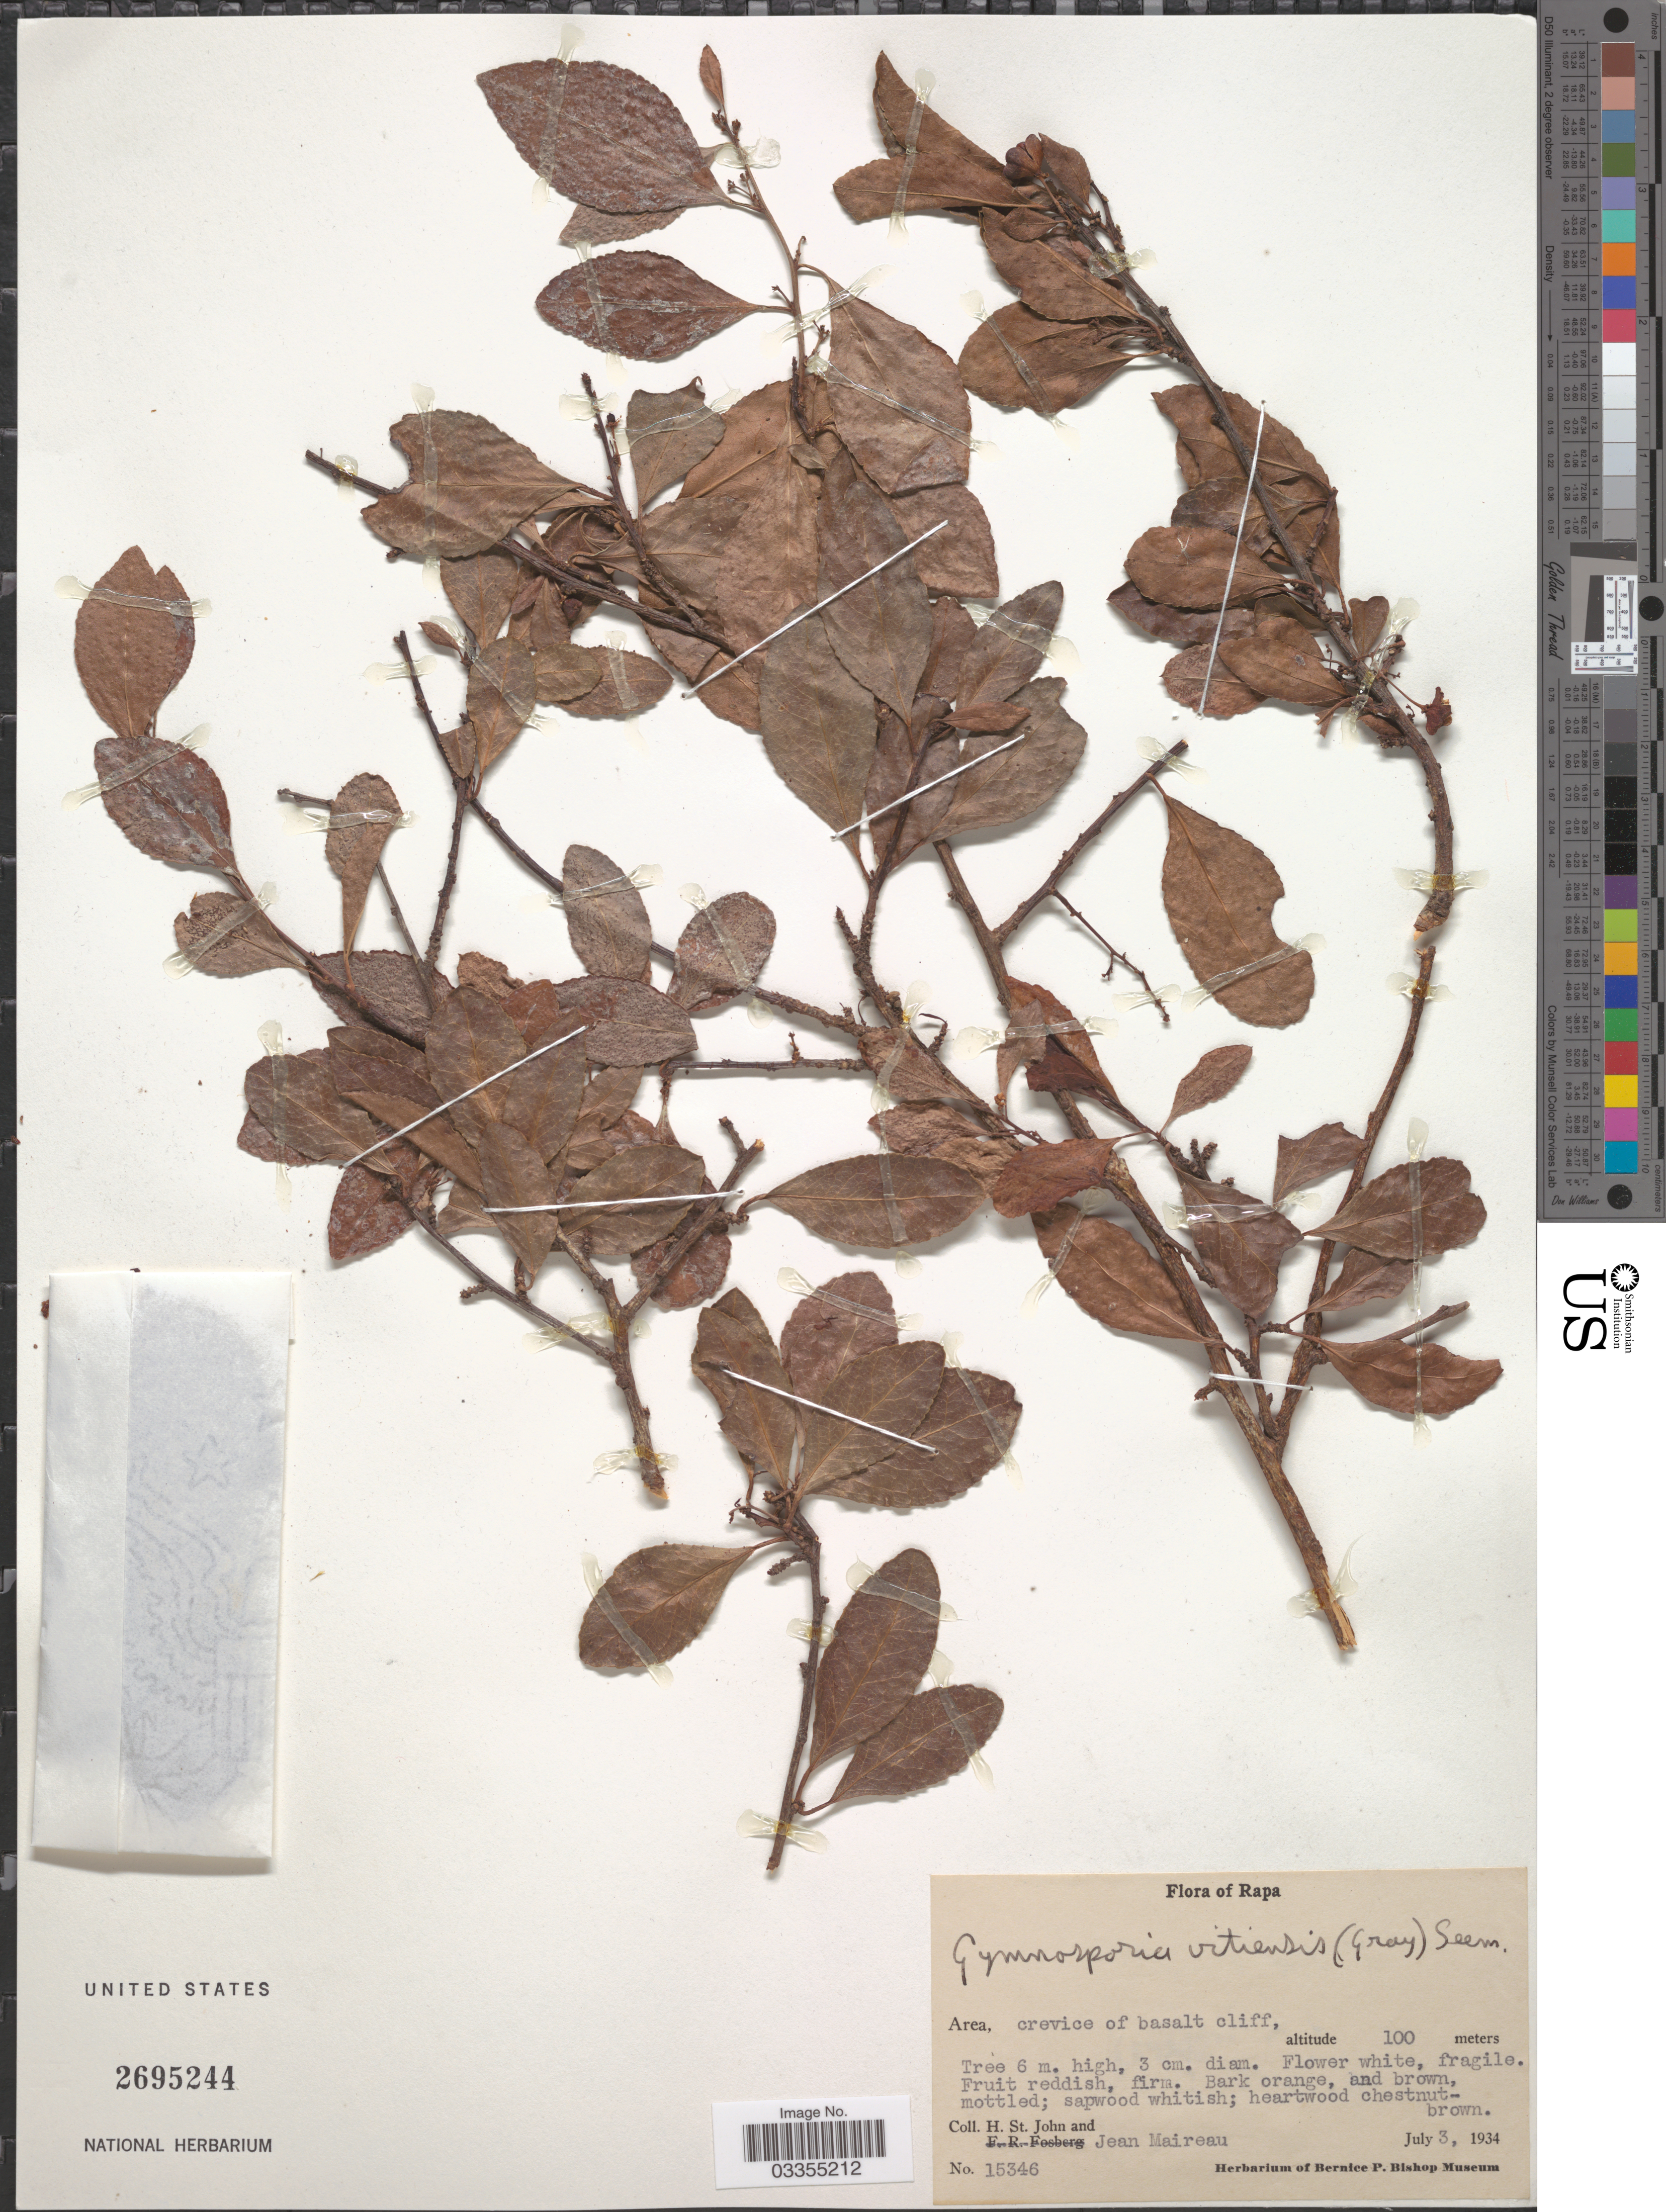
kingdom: Plantae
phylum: Tracheophyta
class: Magnoliopsida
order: Celastrales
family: Celastraceae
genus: Gymnosporia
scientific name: Gymnosporia vitiensis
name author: Seem.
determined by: Wagner, W. L., (BOT), Smithsonian Institution - National Museum of Natural History (UNITED STATES)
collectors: H. St. John & J. Maireau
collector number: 15346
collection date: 1934-07-03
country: French Polynesia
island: Rapa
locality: Rapa. Area, crevice of basalt cliff.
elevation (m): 100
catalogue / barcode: US 2695244